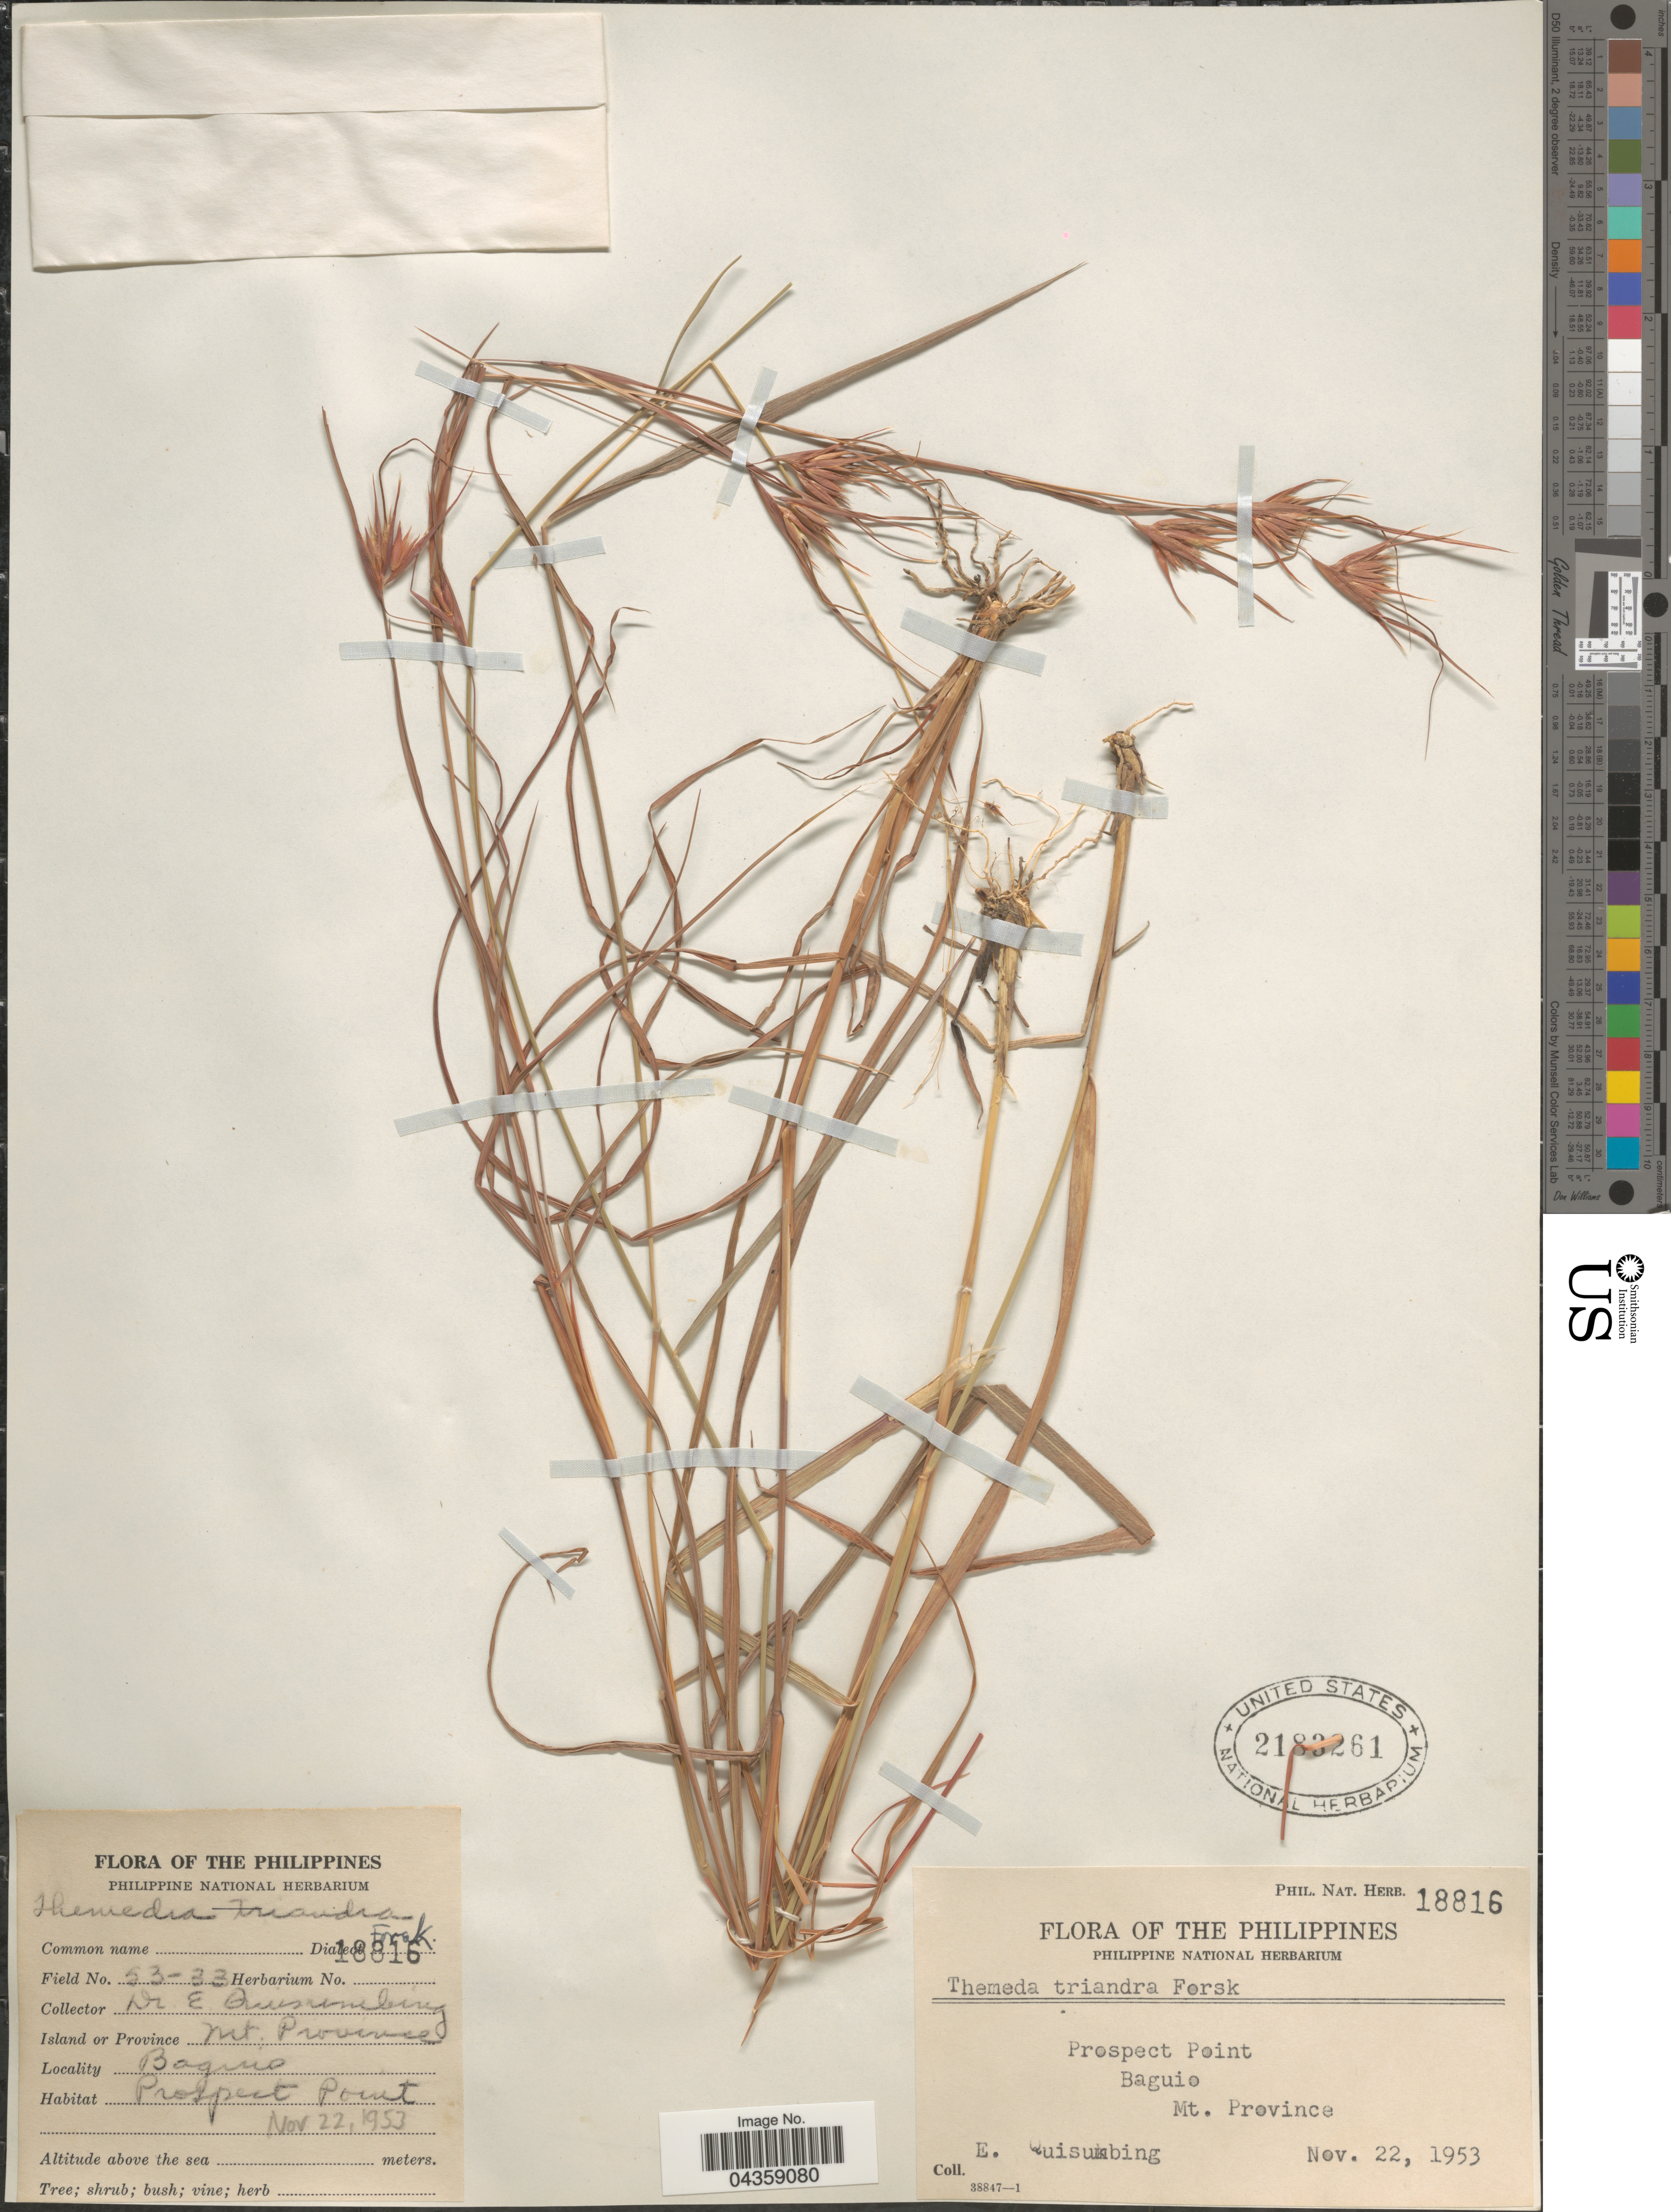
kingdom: Plantae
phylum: Tracheophyta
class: Liliopsida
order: Poales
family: Poaceae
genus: Themeda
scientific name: Themeda triandra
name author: Forssk.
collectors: E. Quisumbing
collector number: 53-33/Phil. Nat. Herb. 18816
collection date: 1953-11-22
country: Philippines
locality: Prospect Point. Baguio. Mt. Province.